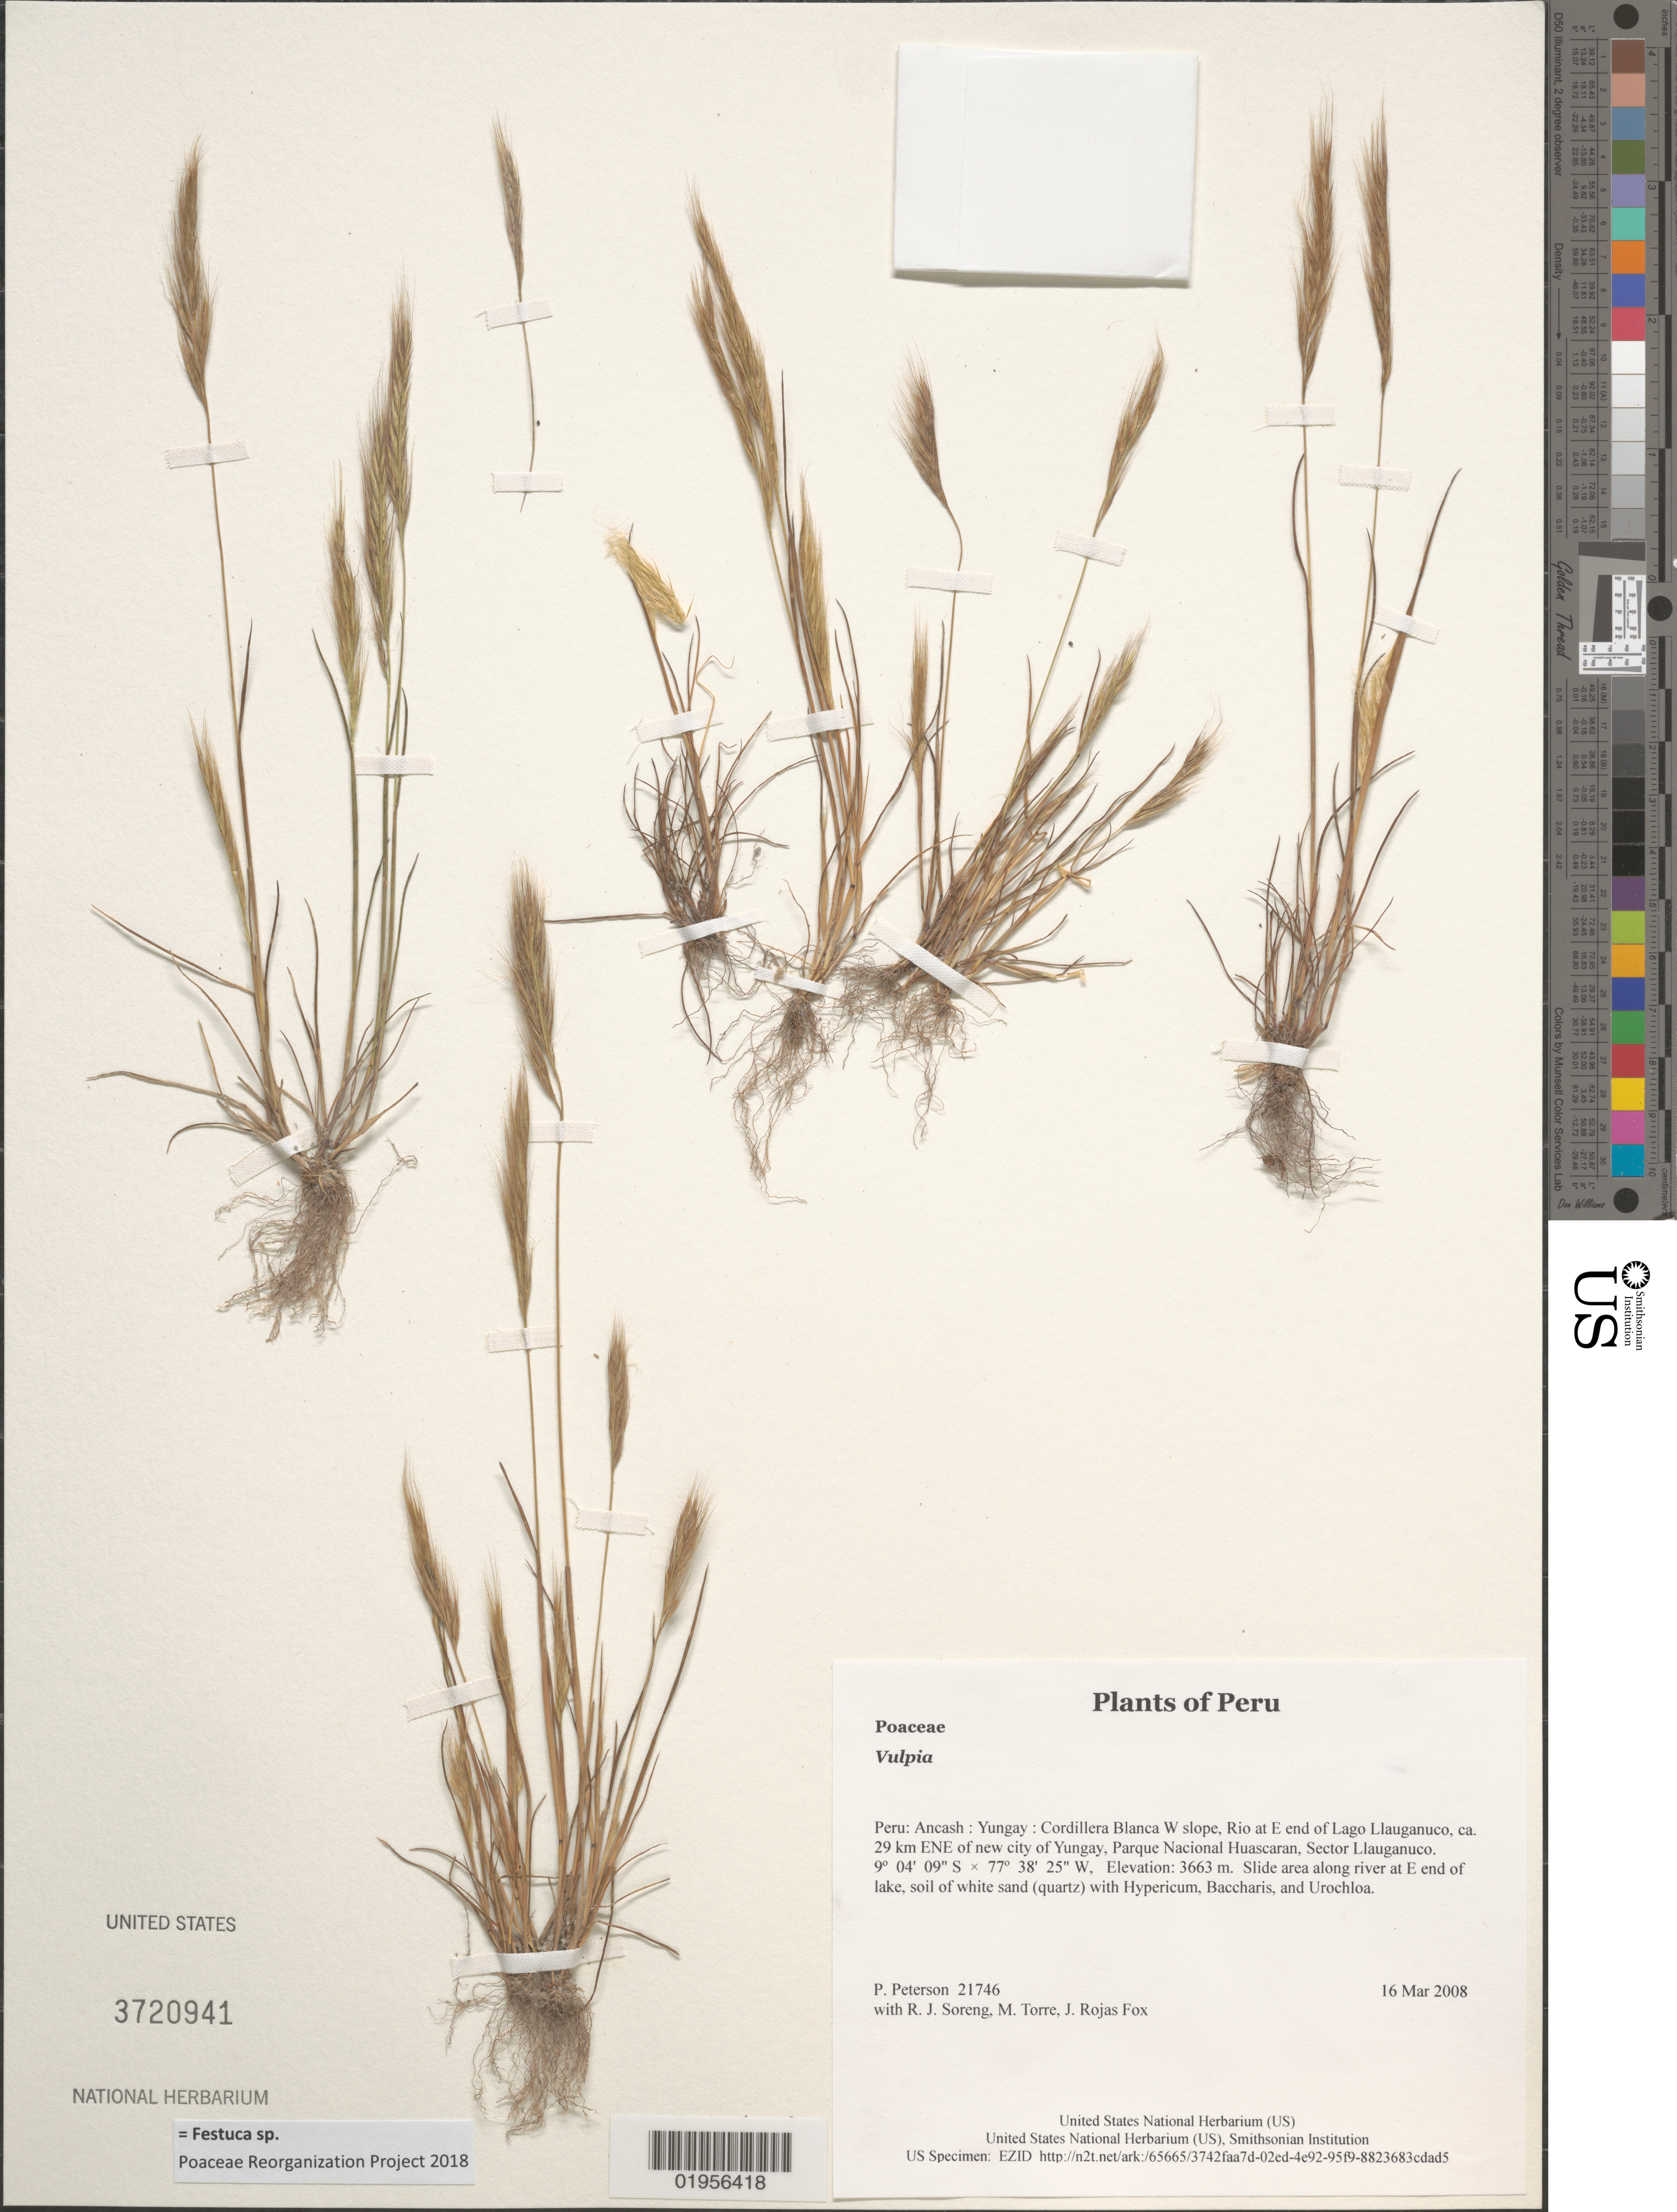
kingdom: Plantae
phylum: Tracheophyta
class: Liliopsida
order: Poales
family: Poaceae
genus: Vulpia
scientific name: Vulpia sp.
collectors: P. M. Peterson, R. J. Soreng, M. Torre & J. Rojas Fox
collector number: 21746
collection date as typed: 16 Mar 2008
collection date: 2008-03-16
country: Peru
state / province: Ancash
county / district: Yungay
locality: Cordillera Blanca W slope, Rio at E end of Lago Llauganuco, ca. 29 km ENE of new city of Yungay, Parque Nacional Huascaran, Sector Llauganuco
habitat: Slide area along river at E end of lake, soil of white sand (quartz) with Hypericum, Baccharis, and Urochloa.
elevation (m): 3663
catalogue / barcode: US 3720941